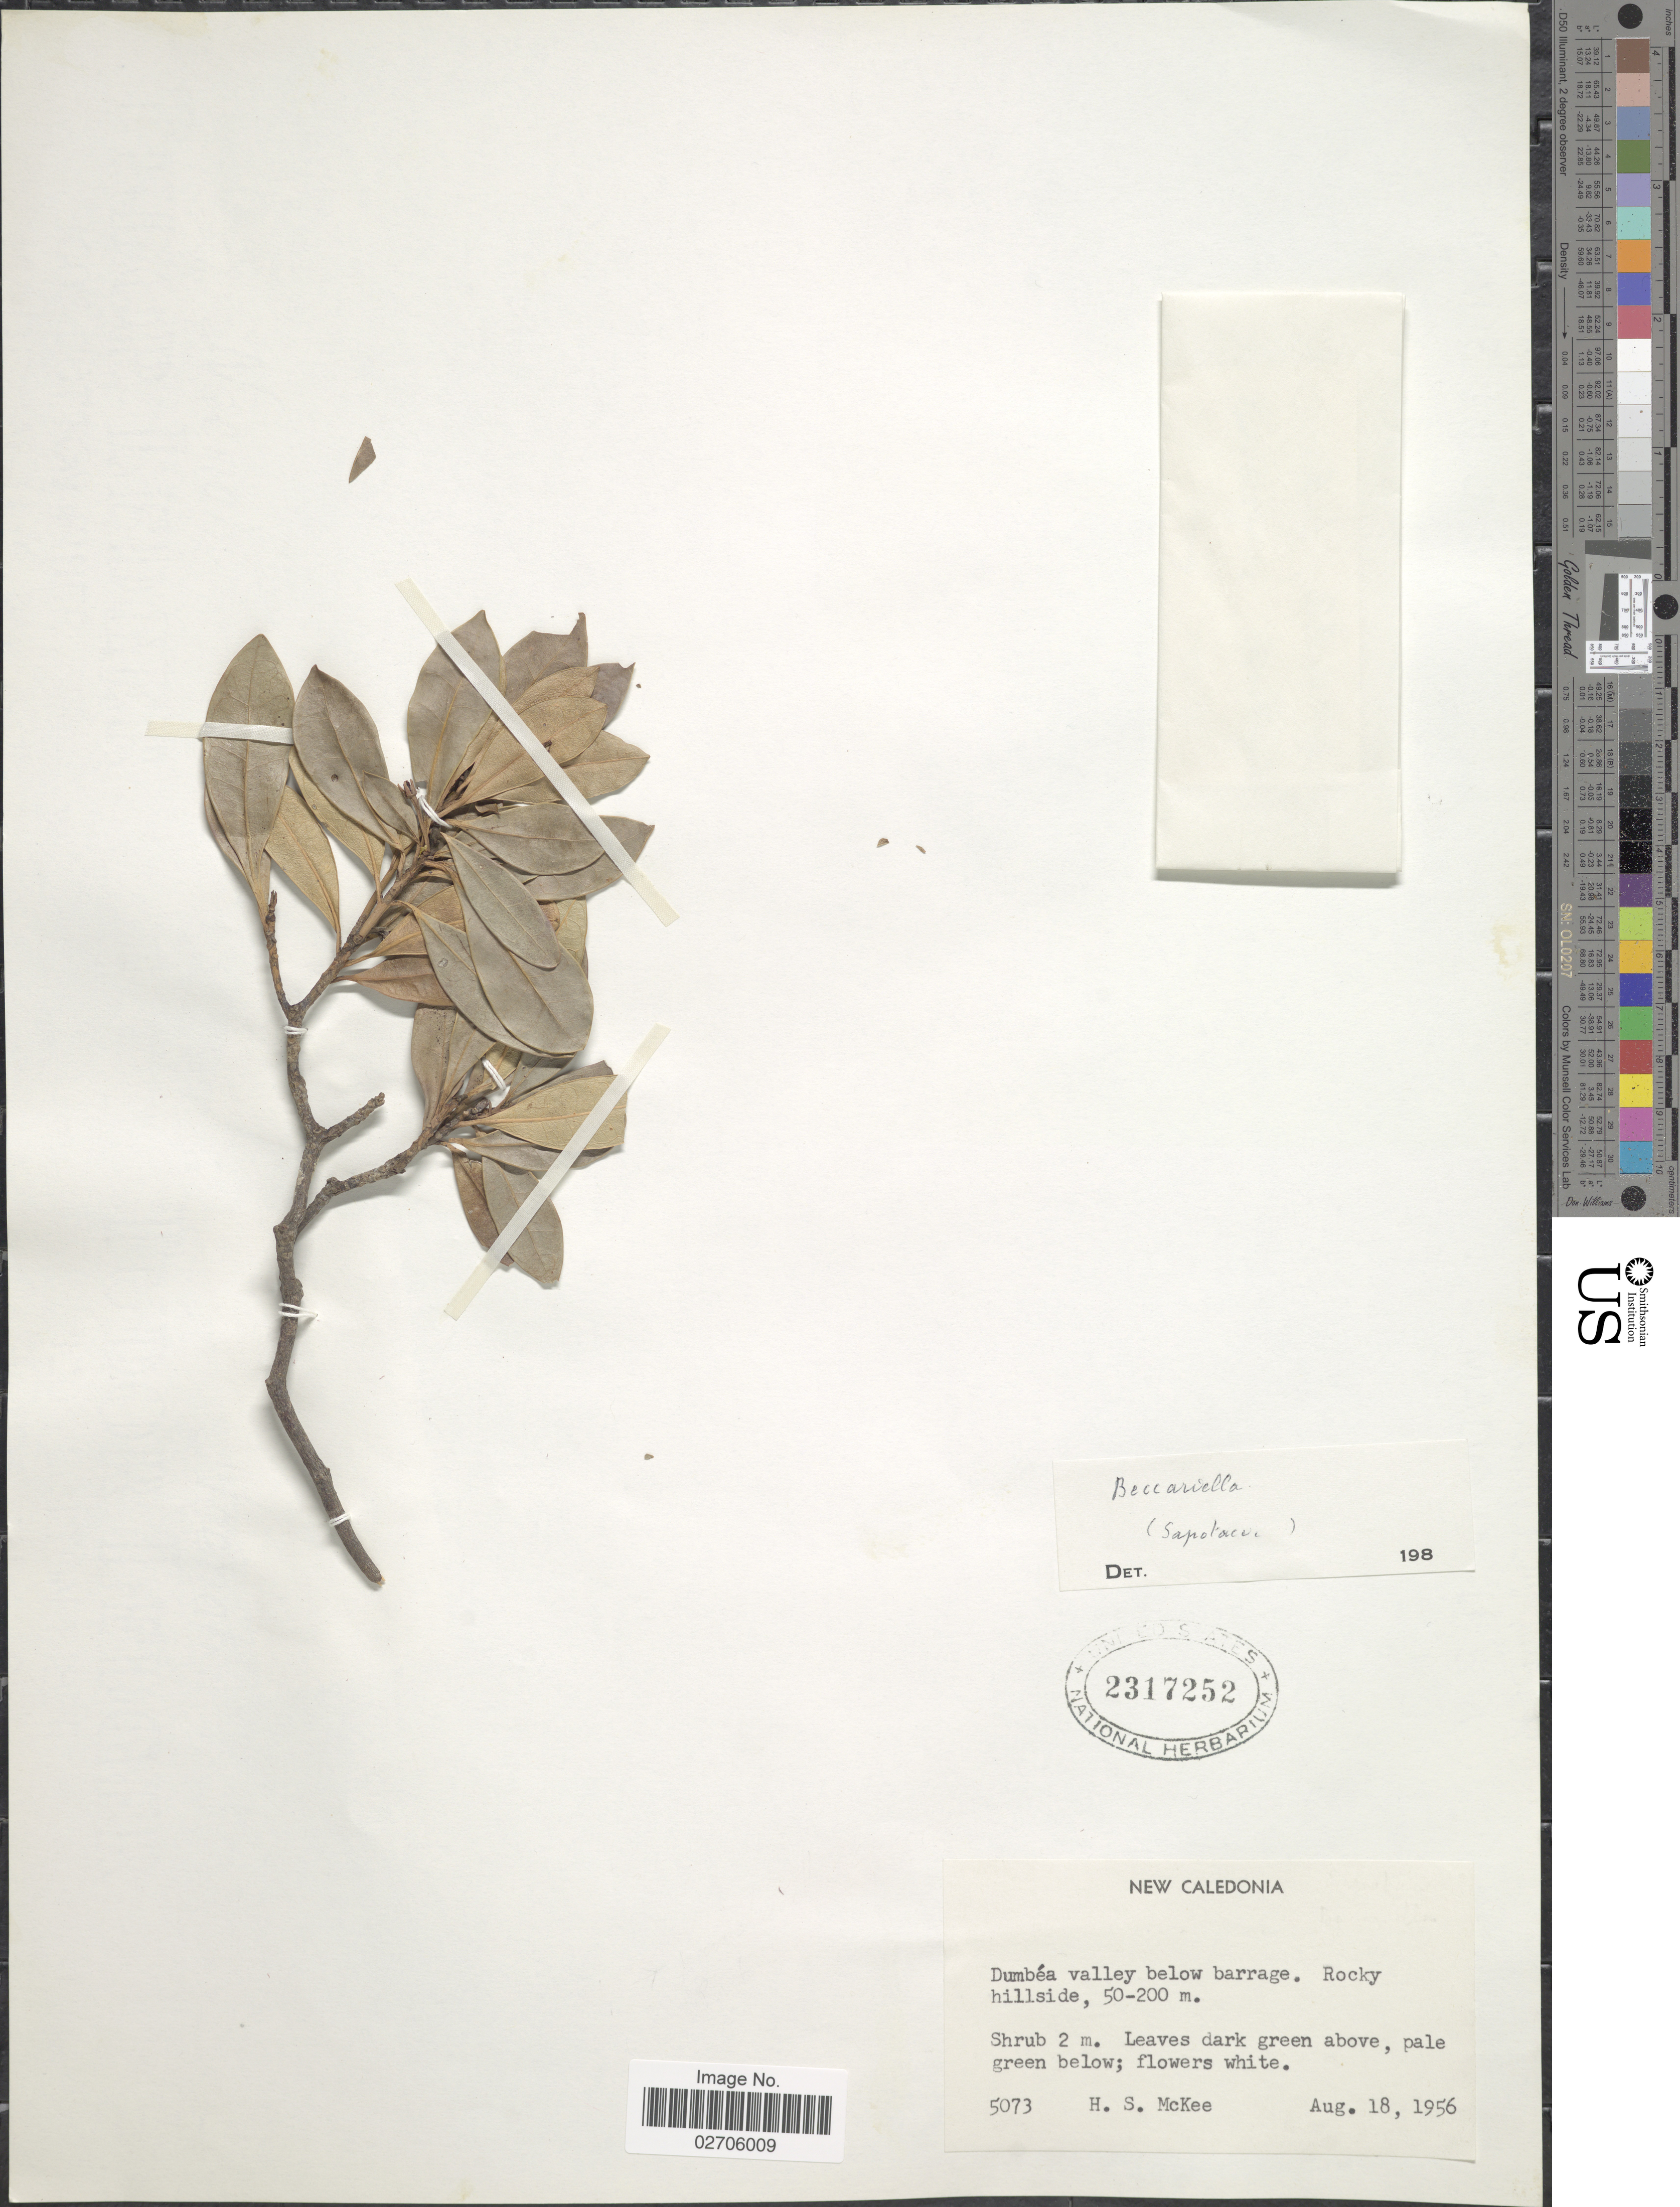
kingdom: Plantae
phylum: Tracheophyta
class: Magnoliopsida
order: Ericales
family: Sapotaceae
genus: Pleioluma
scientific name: Pleioluma sebertii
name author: (Pancher) Swenson & Munzinger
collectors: H. S. McKee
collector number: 5073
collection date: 1956-08-18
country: New Caledonia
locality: Dumbéa valley below barrage. Rocky hillside.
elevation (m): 50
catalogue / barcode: US 2317252